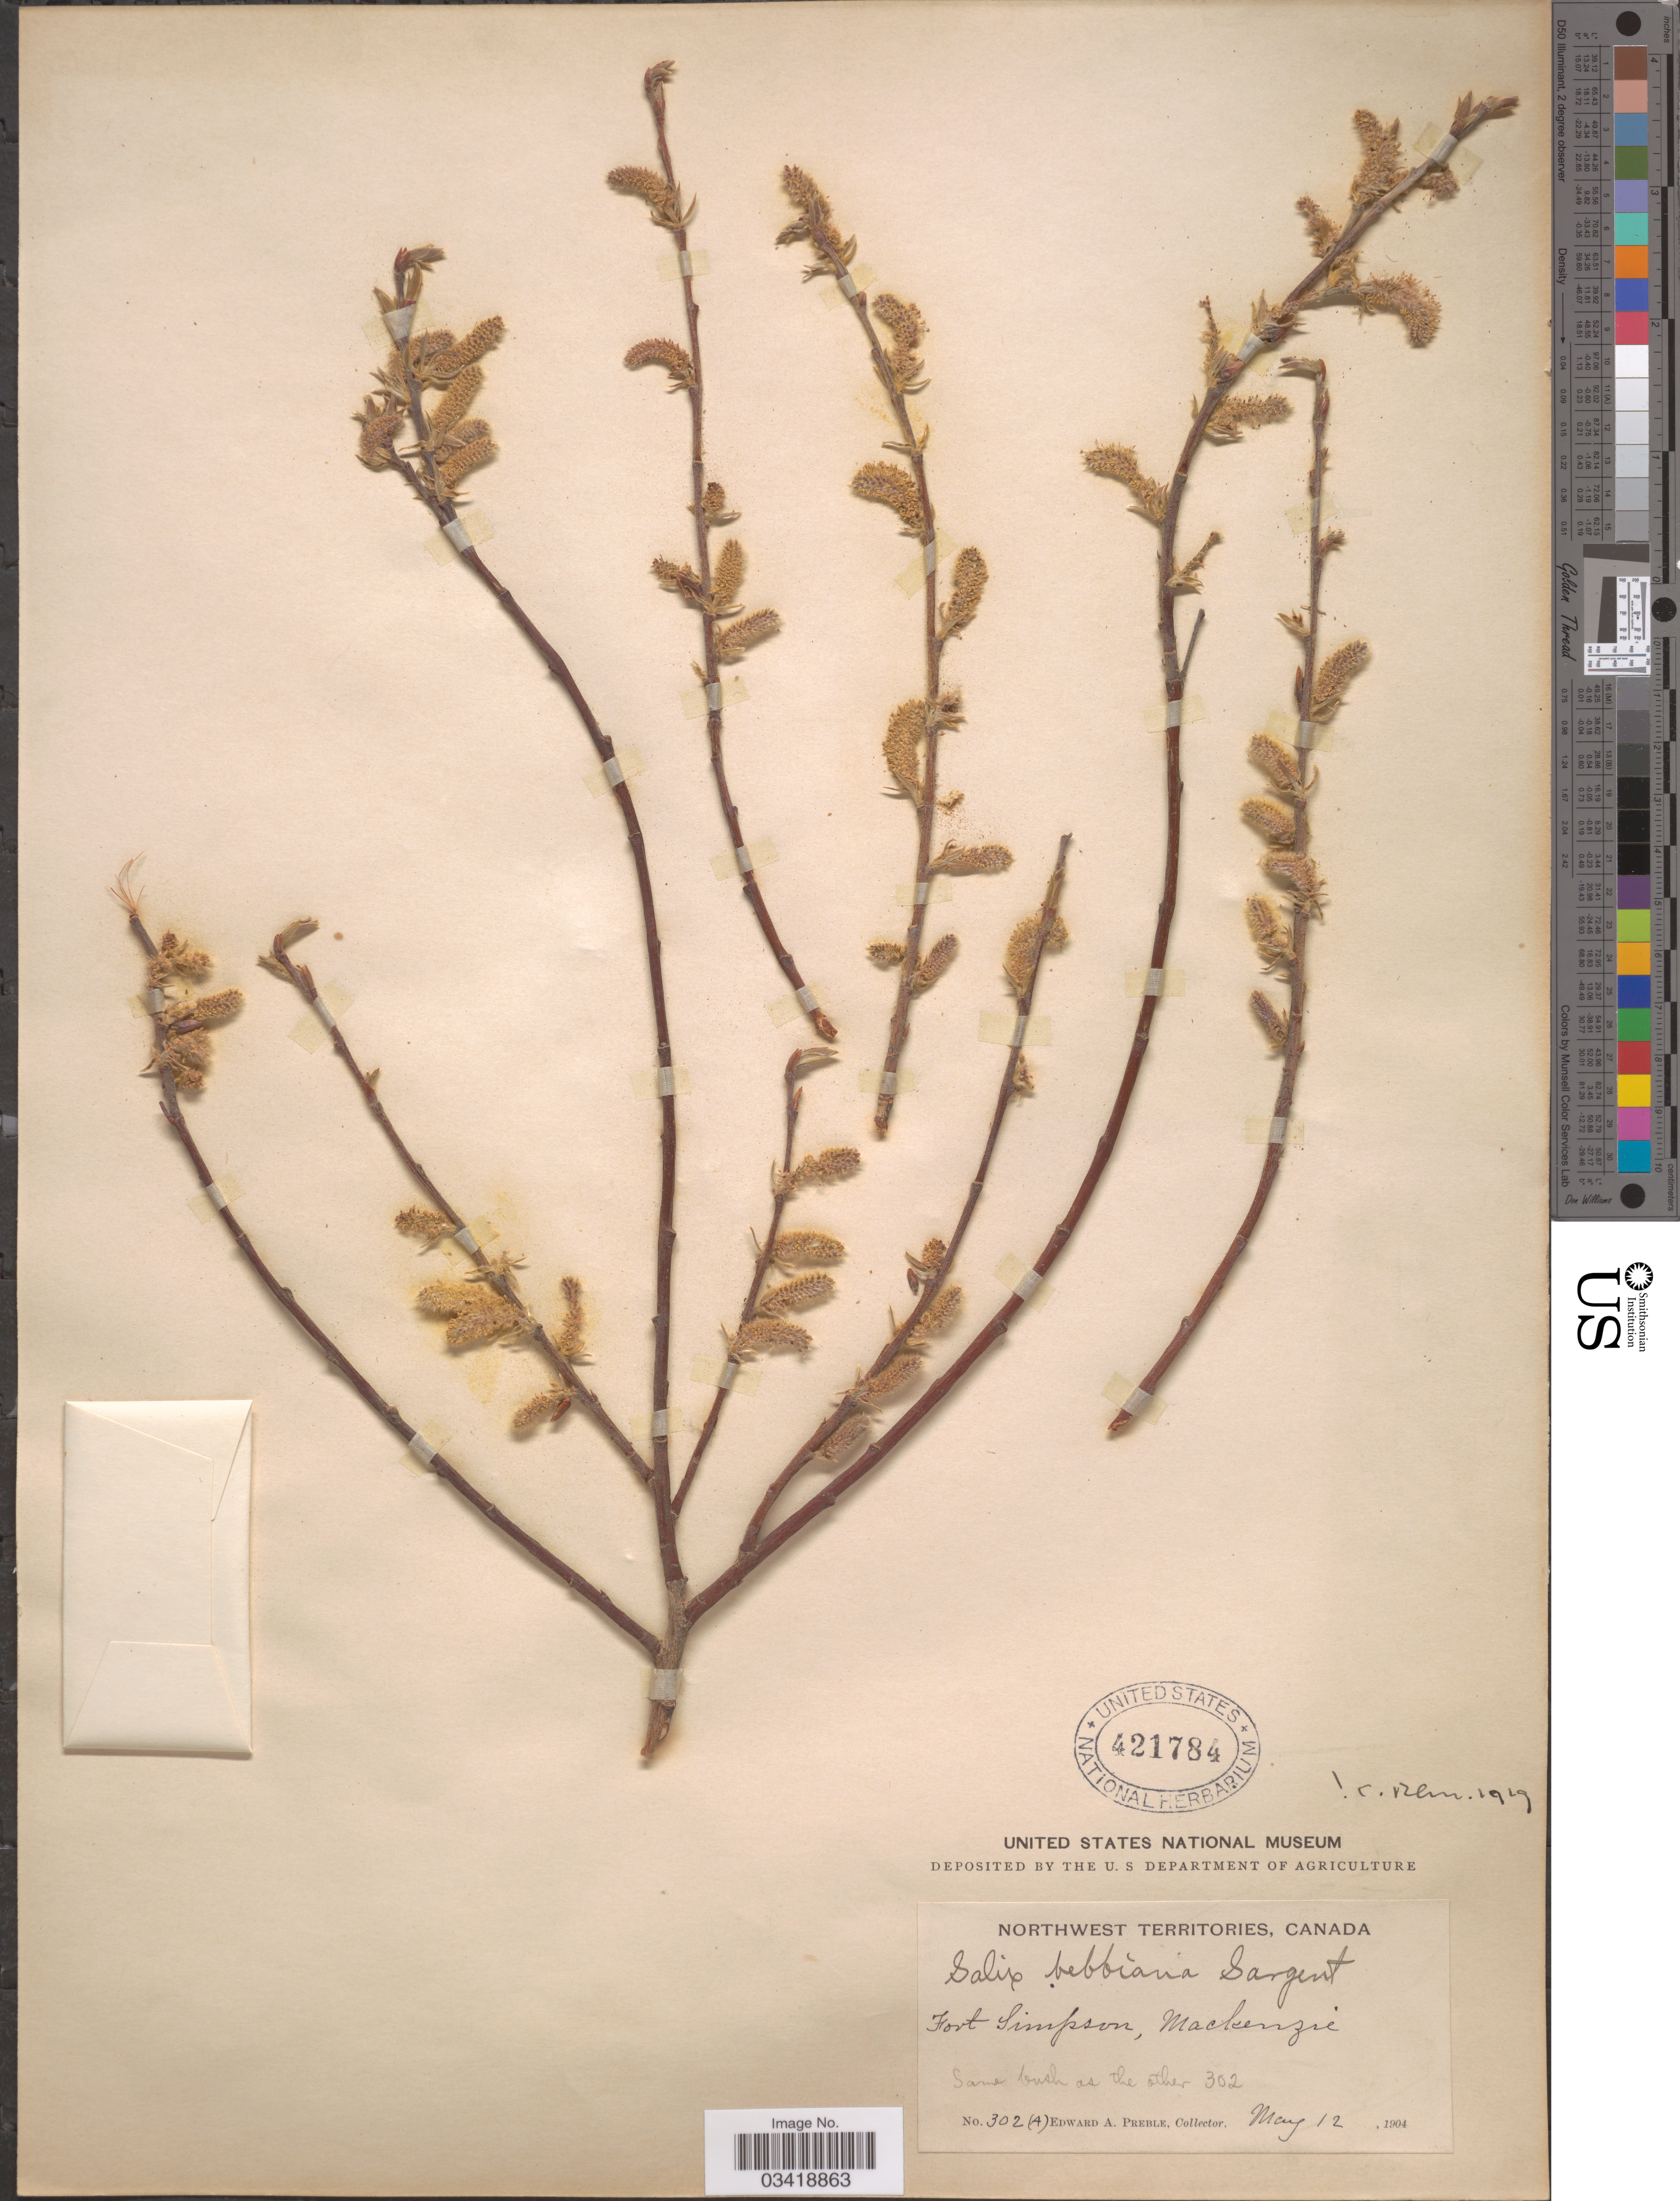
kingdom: Plantae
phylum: Tracheophyta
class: Magnoliopsida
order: Malpighiales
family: Salicaceae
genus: Salix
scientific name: Salix bebbiana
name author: Sarg.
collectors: E. Preble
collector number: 302 (A)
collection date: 1904-05-12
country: Canada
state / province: Northwest Territories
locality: Fort Simpson, Mackenzie.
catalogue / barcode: US 421784